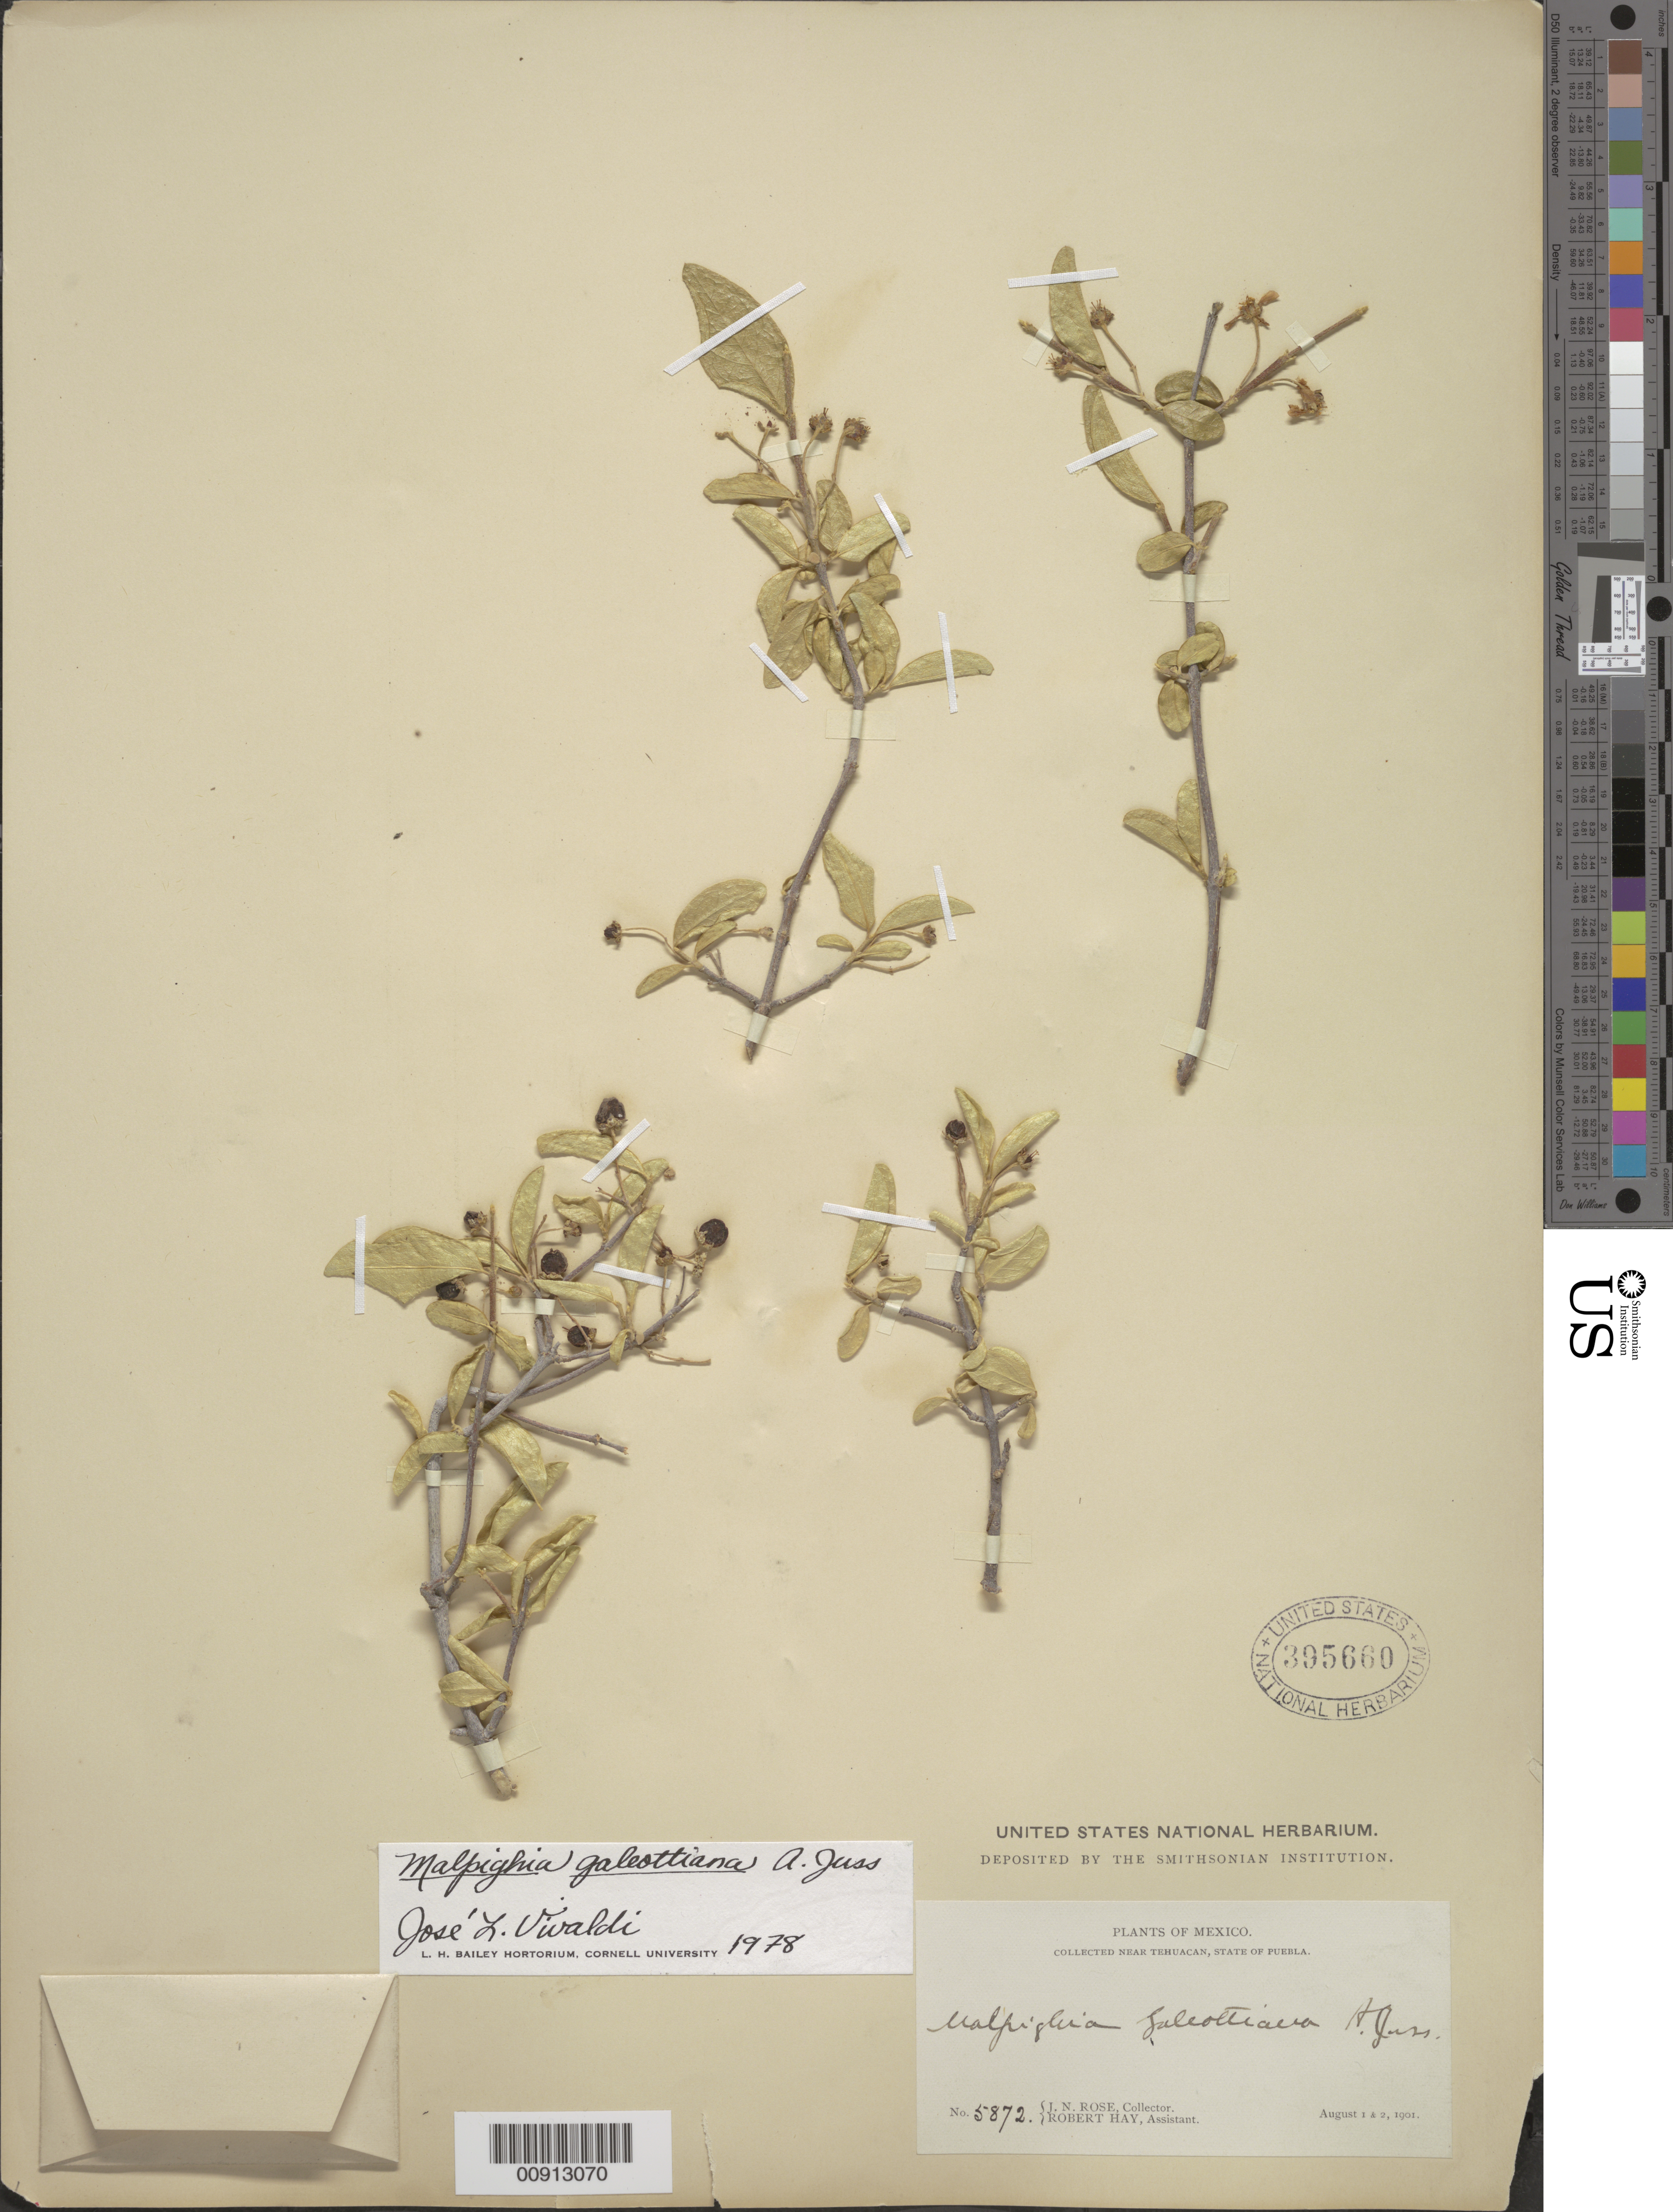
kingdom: Plantae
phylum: Tracheophyta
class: Magnoliopsida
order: Malpighiales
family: Malpighiaceae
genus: Malpighia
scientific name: Malpighia galeottiana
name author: A. Juss.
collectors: J. N. Rose & R. Hay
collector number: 5872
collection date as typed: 01 Aug 1901 to 02 Aug 1901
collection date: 1901-08-01/1901-08-02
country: Mexico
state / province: Puebla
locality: Near Tehuacán, State of Puebla.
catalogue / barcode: US 395660